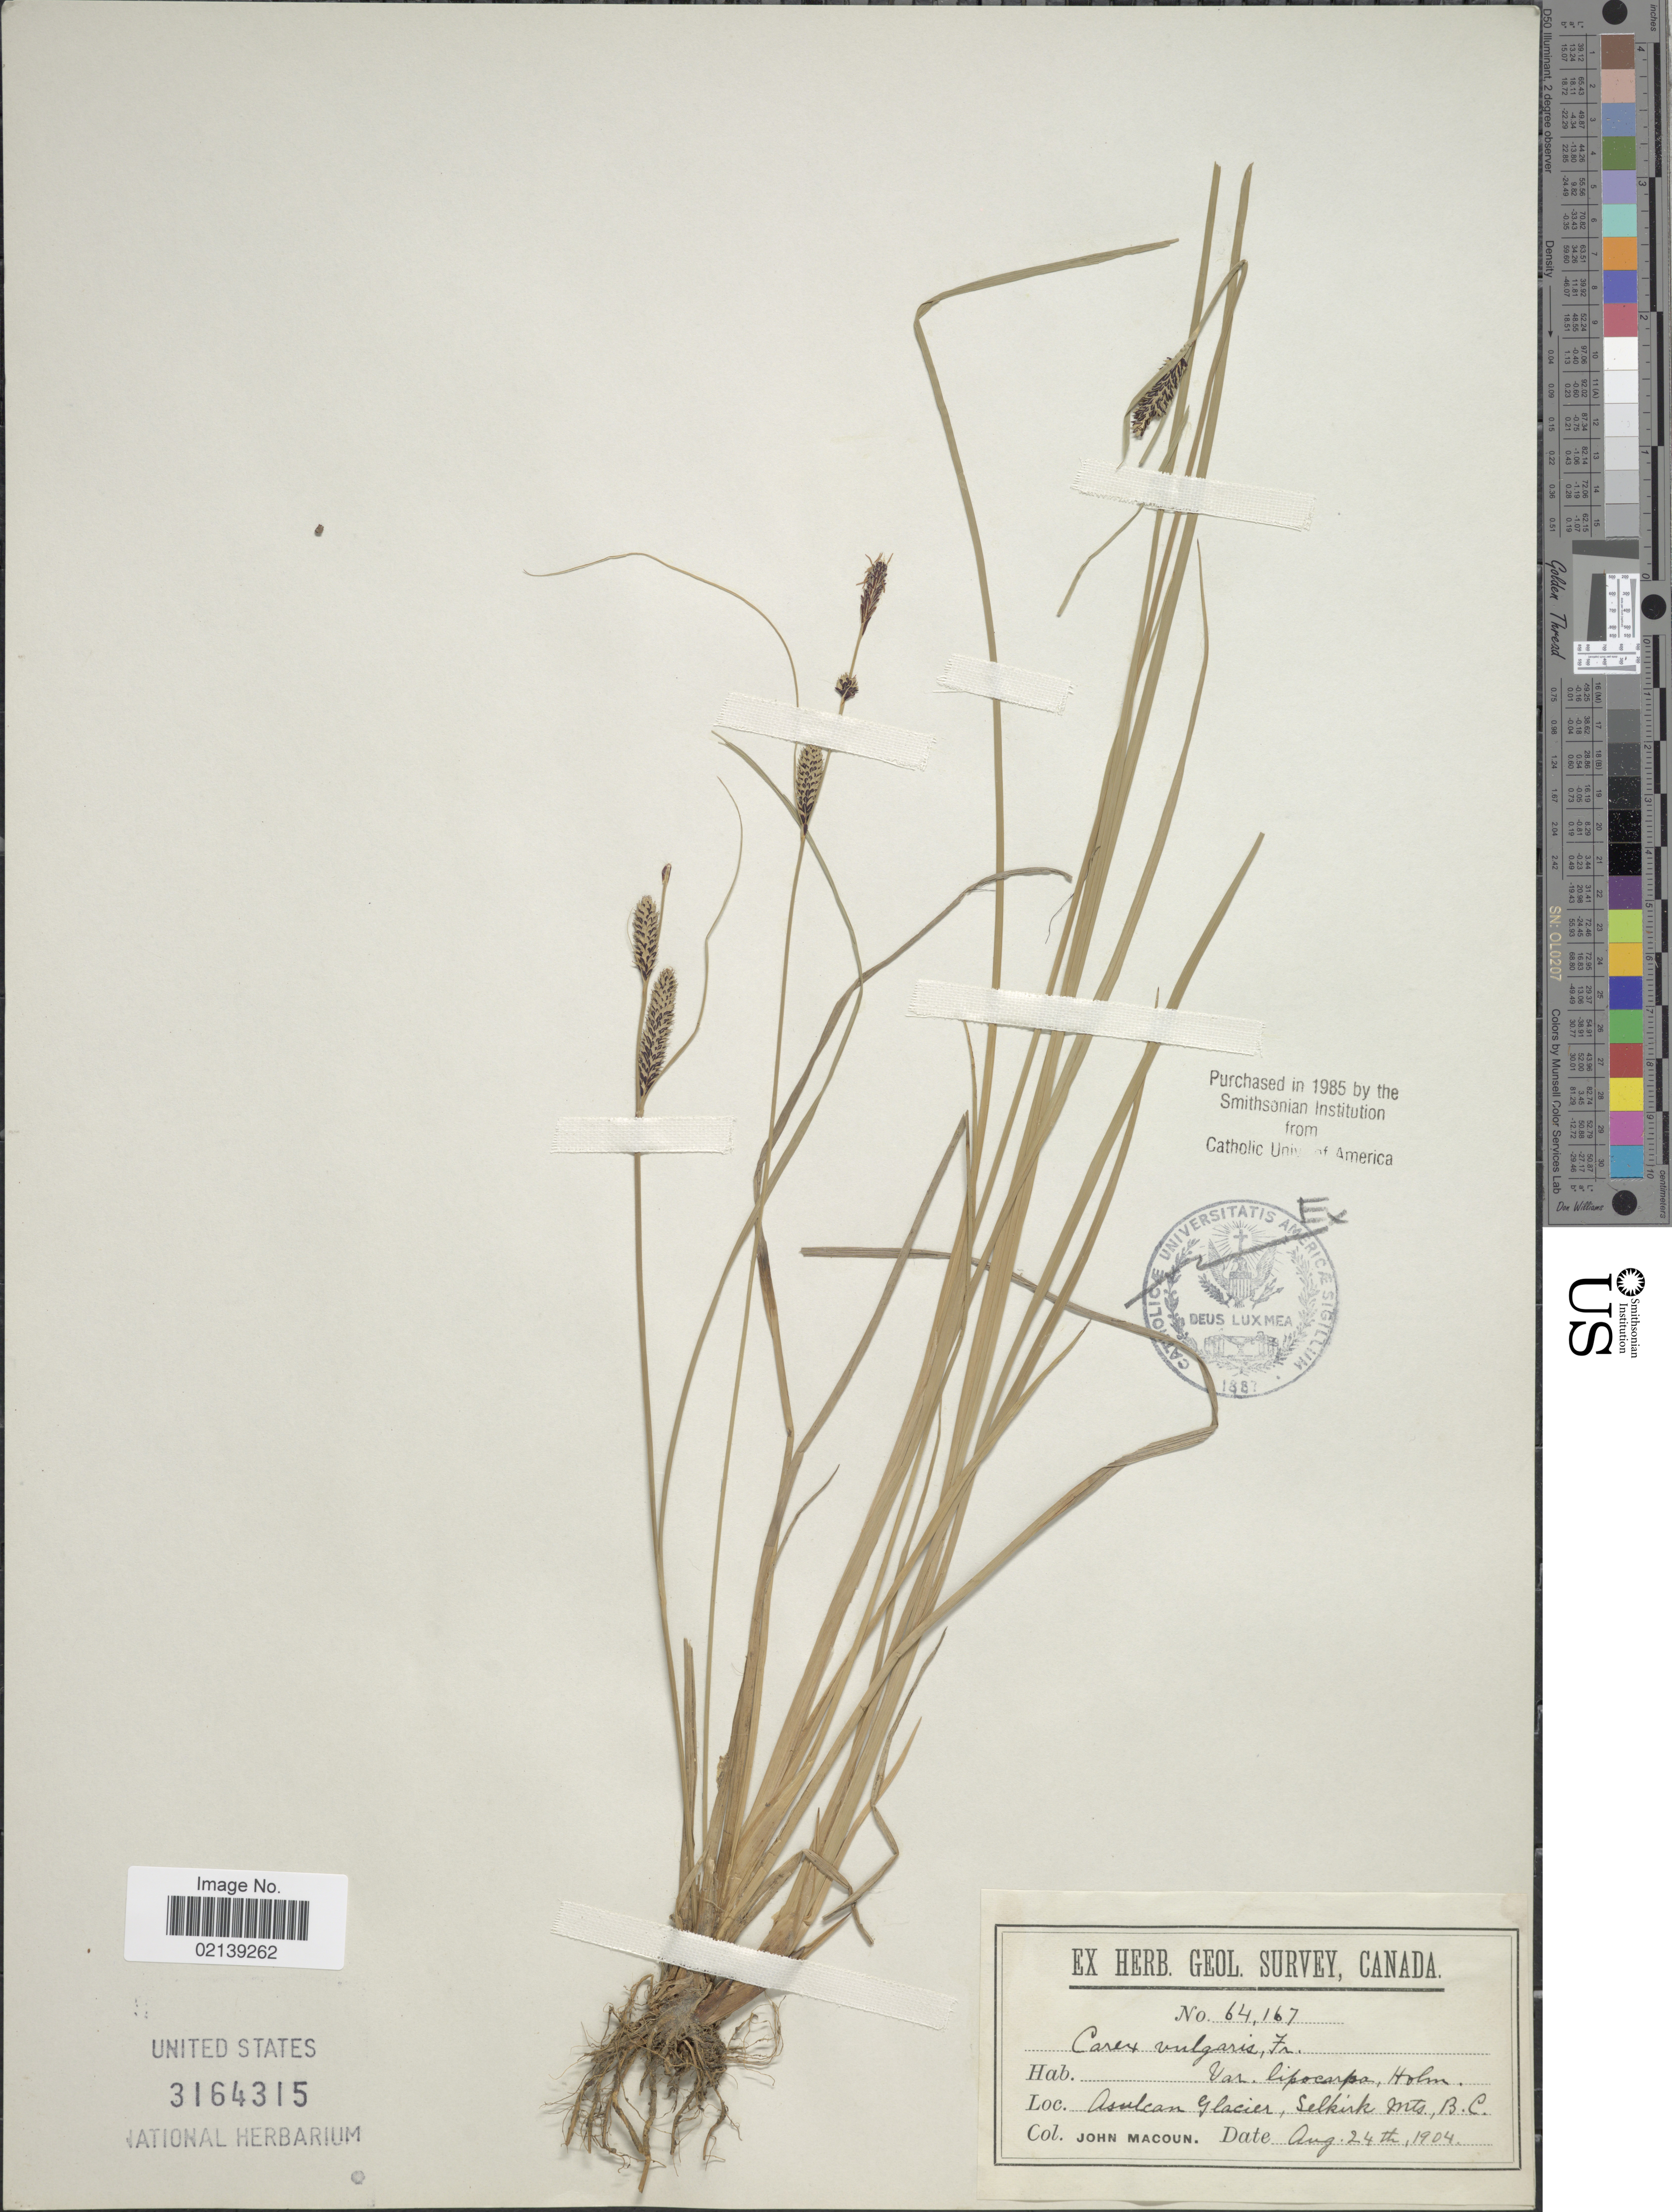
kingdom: Plantae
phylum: Tracheophyta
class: Liliopsida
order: Poales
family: Cyperaceae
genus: Carex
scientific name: Carex kelloggii var. kelloggii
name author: W. Boott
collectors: J. M. Macoun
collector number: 64167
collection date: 1904-08-24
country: Canada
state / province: British Columbia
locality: Asulcan Glacier, Selkirk Mts.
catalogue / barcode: US 3164315